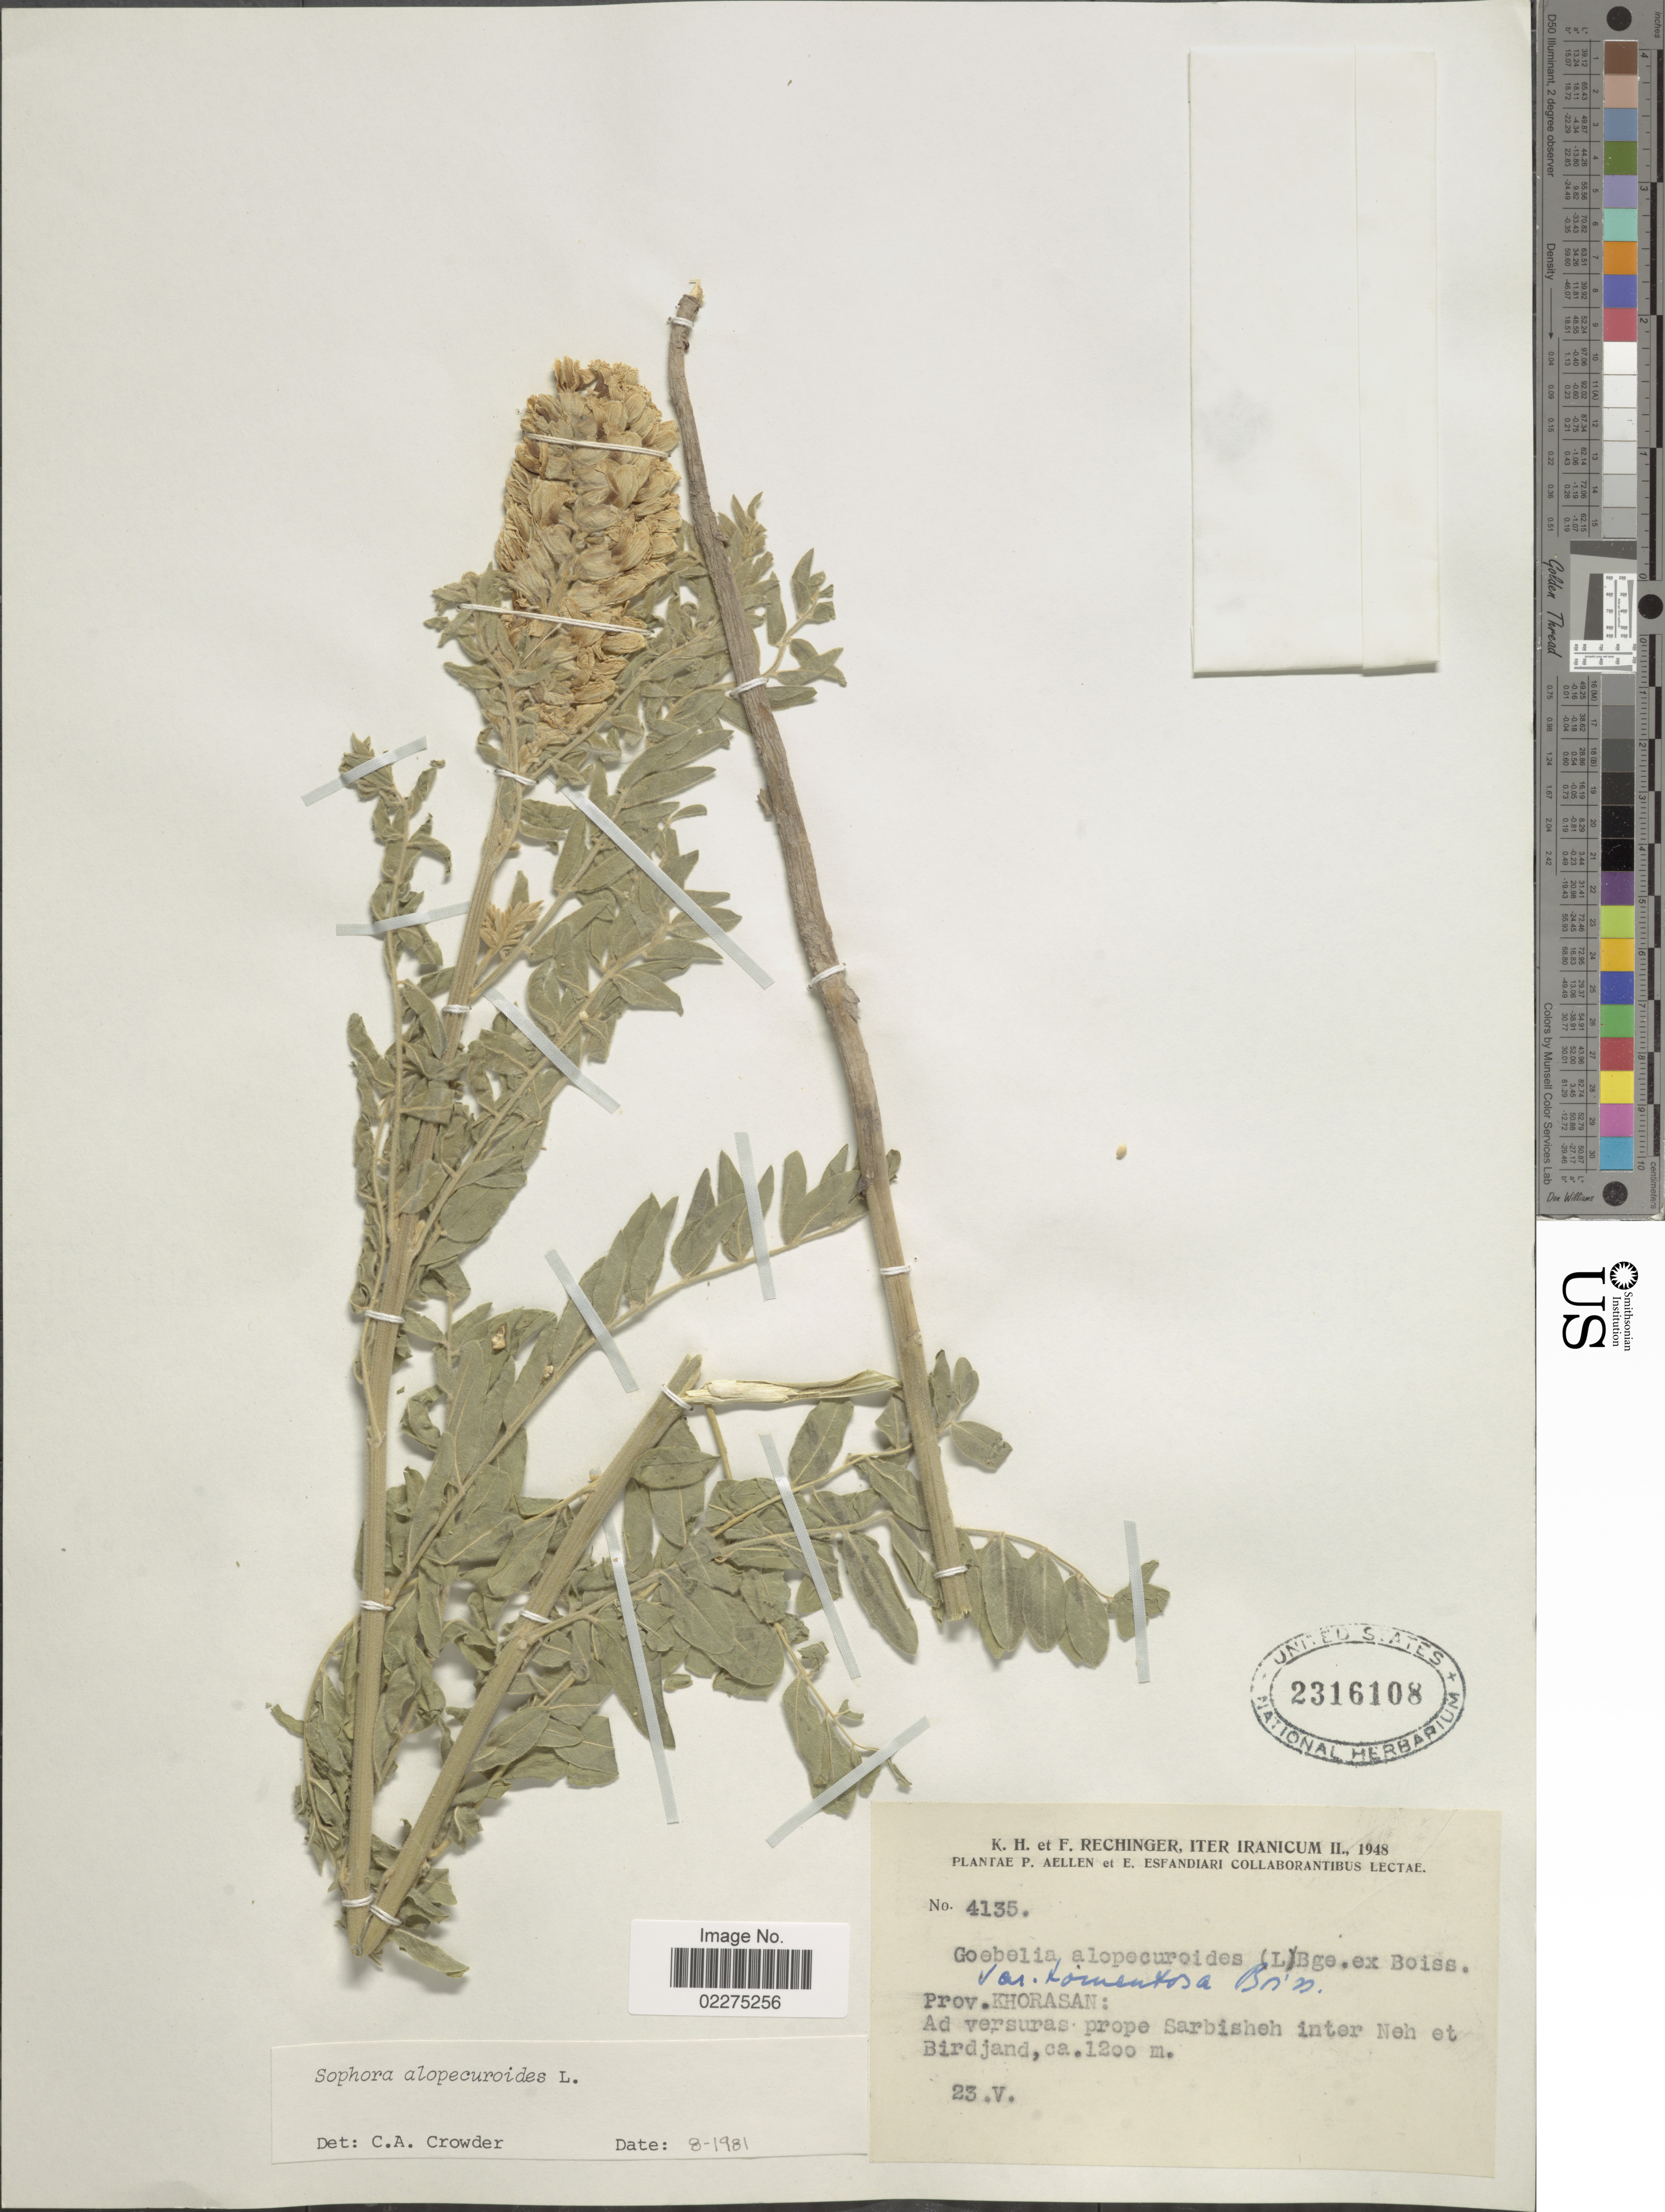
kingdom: Plantae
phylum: Tracheophyta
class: Magnoliopsida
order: Fabales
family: Fabaceae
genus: Sophora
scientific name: Sophora alopecuroides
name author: L.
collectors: K. Rechinger & F. Rechinger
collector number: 4135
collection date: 1948-05-23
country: Iran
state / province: Khorasan [obsolete]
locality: Prope Sarbisheh inter Neh et Birdjand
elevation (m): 1200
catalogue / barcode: US 2316108